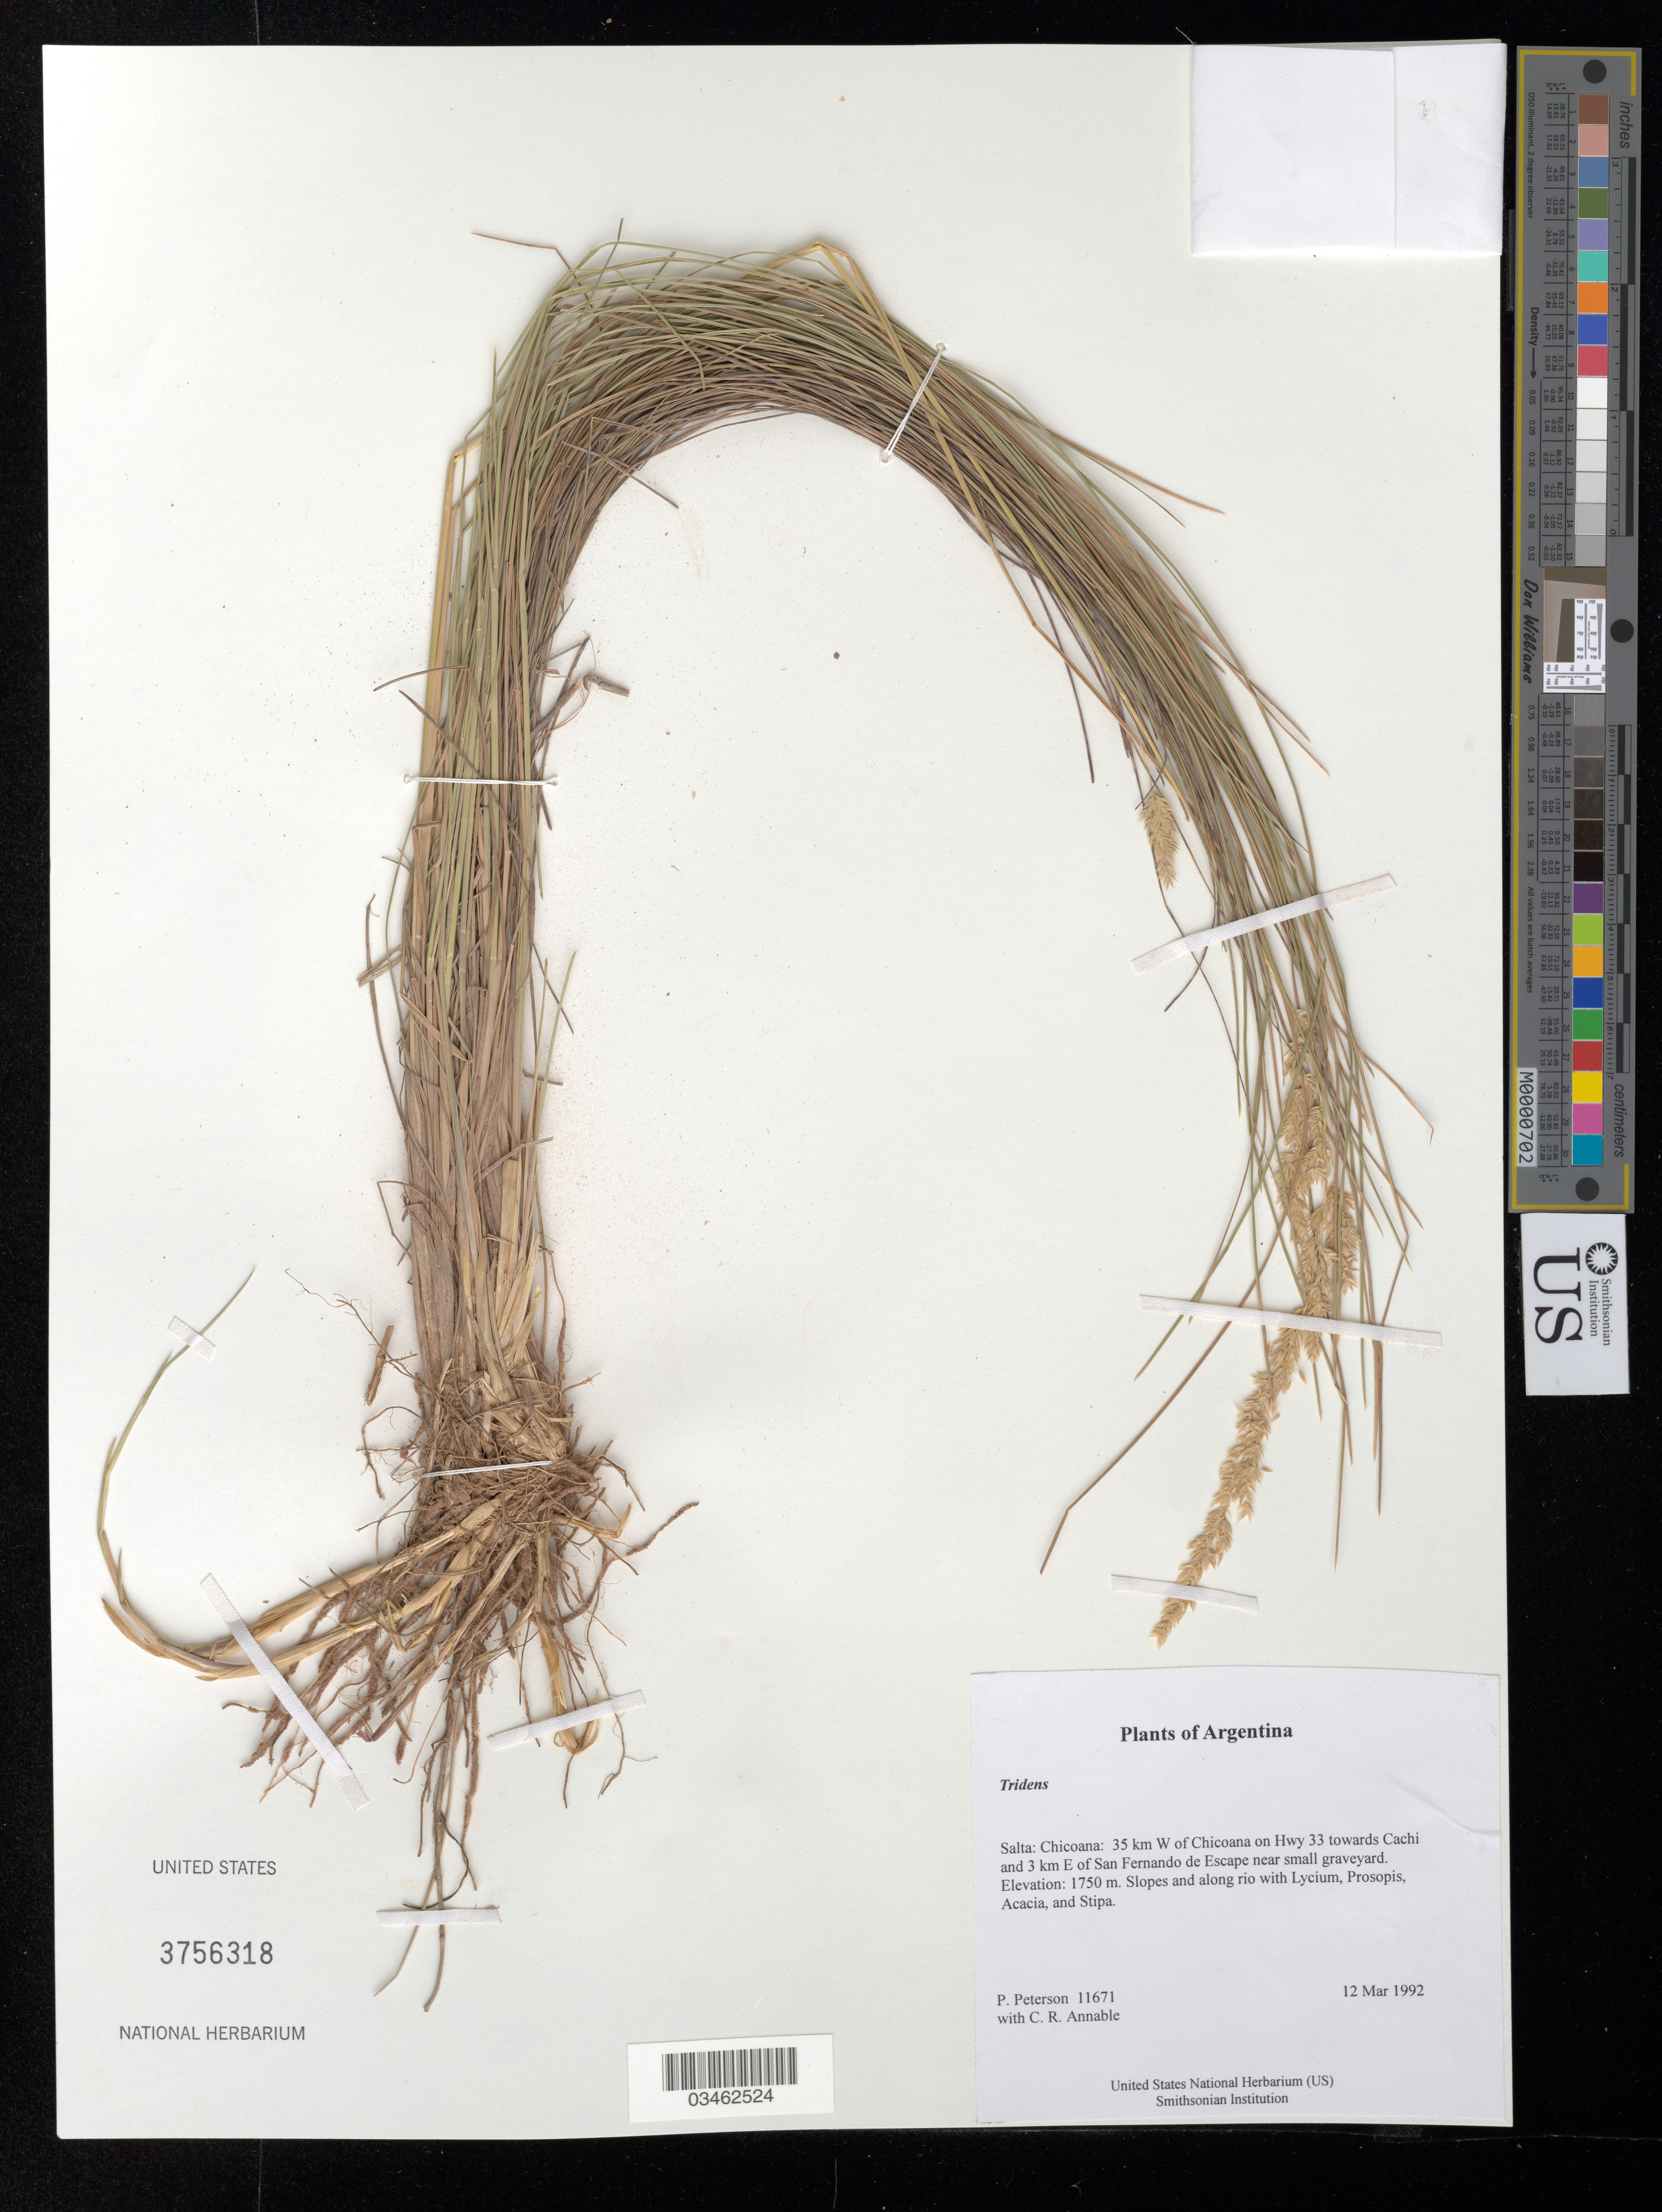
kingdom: Plantae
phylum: Tracheophyta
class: Liliopsida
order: Poales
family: Poaceae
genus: Tridens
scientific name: Tridens sp.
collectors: P. M. Peterson & C. R. Annable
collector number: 11671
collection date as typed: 12 Mar 1992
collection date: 1992-03-12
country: Argentina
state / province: Salta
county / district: Chicoana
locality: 35 km W of Chicoana on Hwy 33 towards Cachi and 3 km E of San Fernando de Escape near small graveyard.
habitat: Slopes and along rio with Lycium, Prosopis, Acacia, and Stipa.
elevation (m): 1750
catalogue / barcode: US 3756318